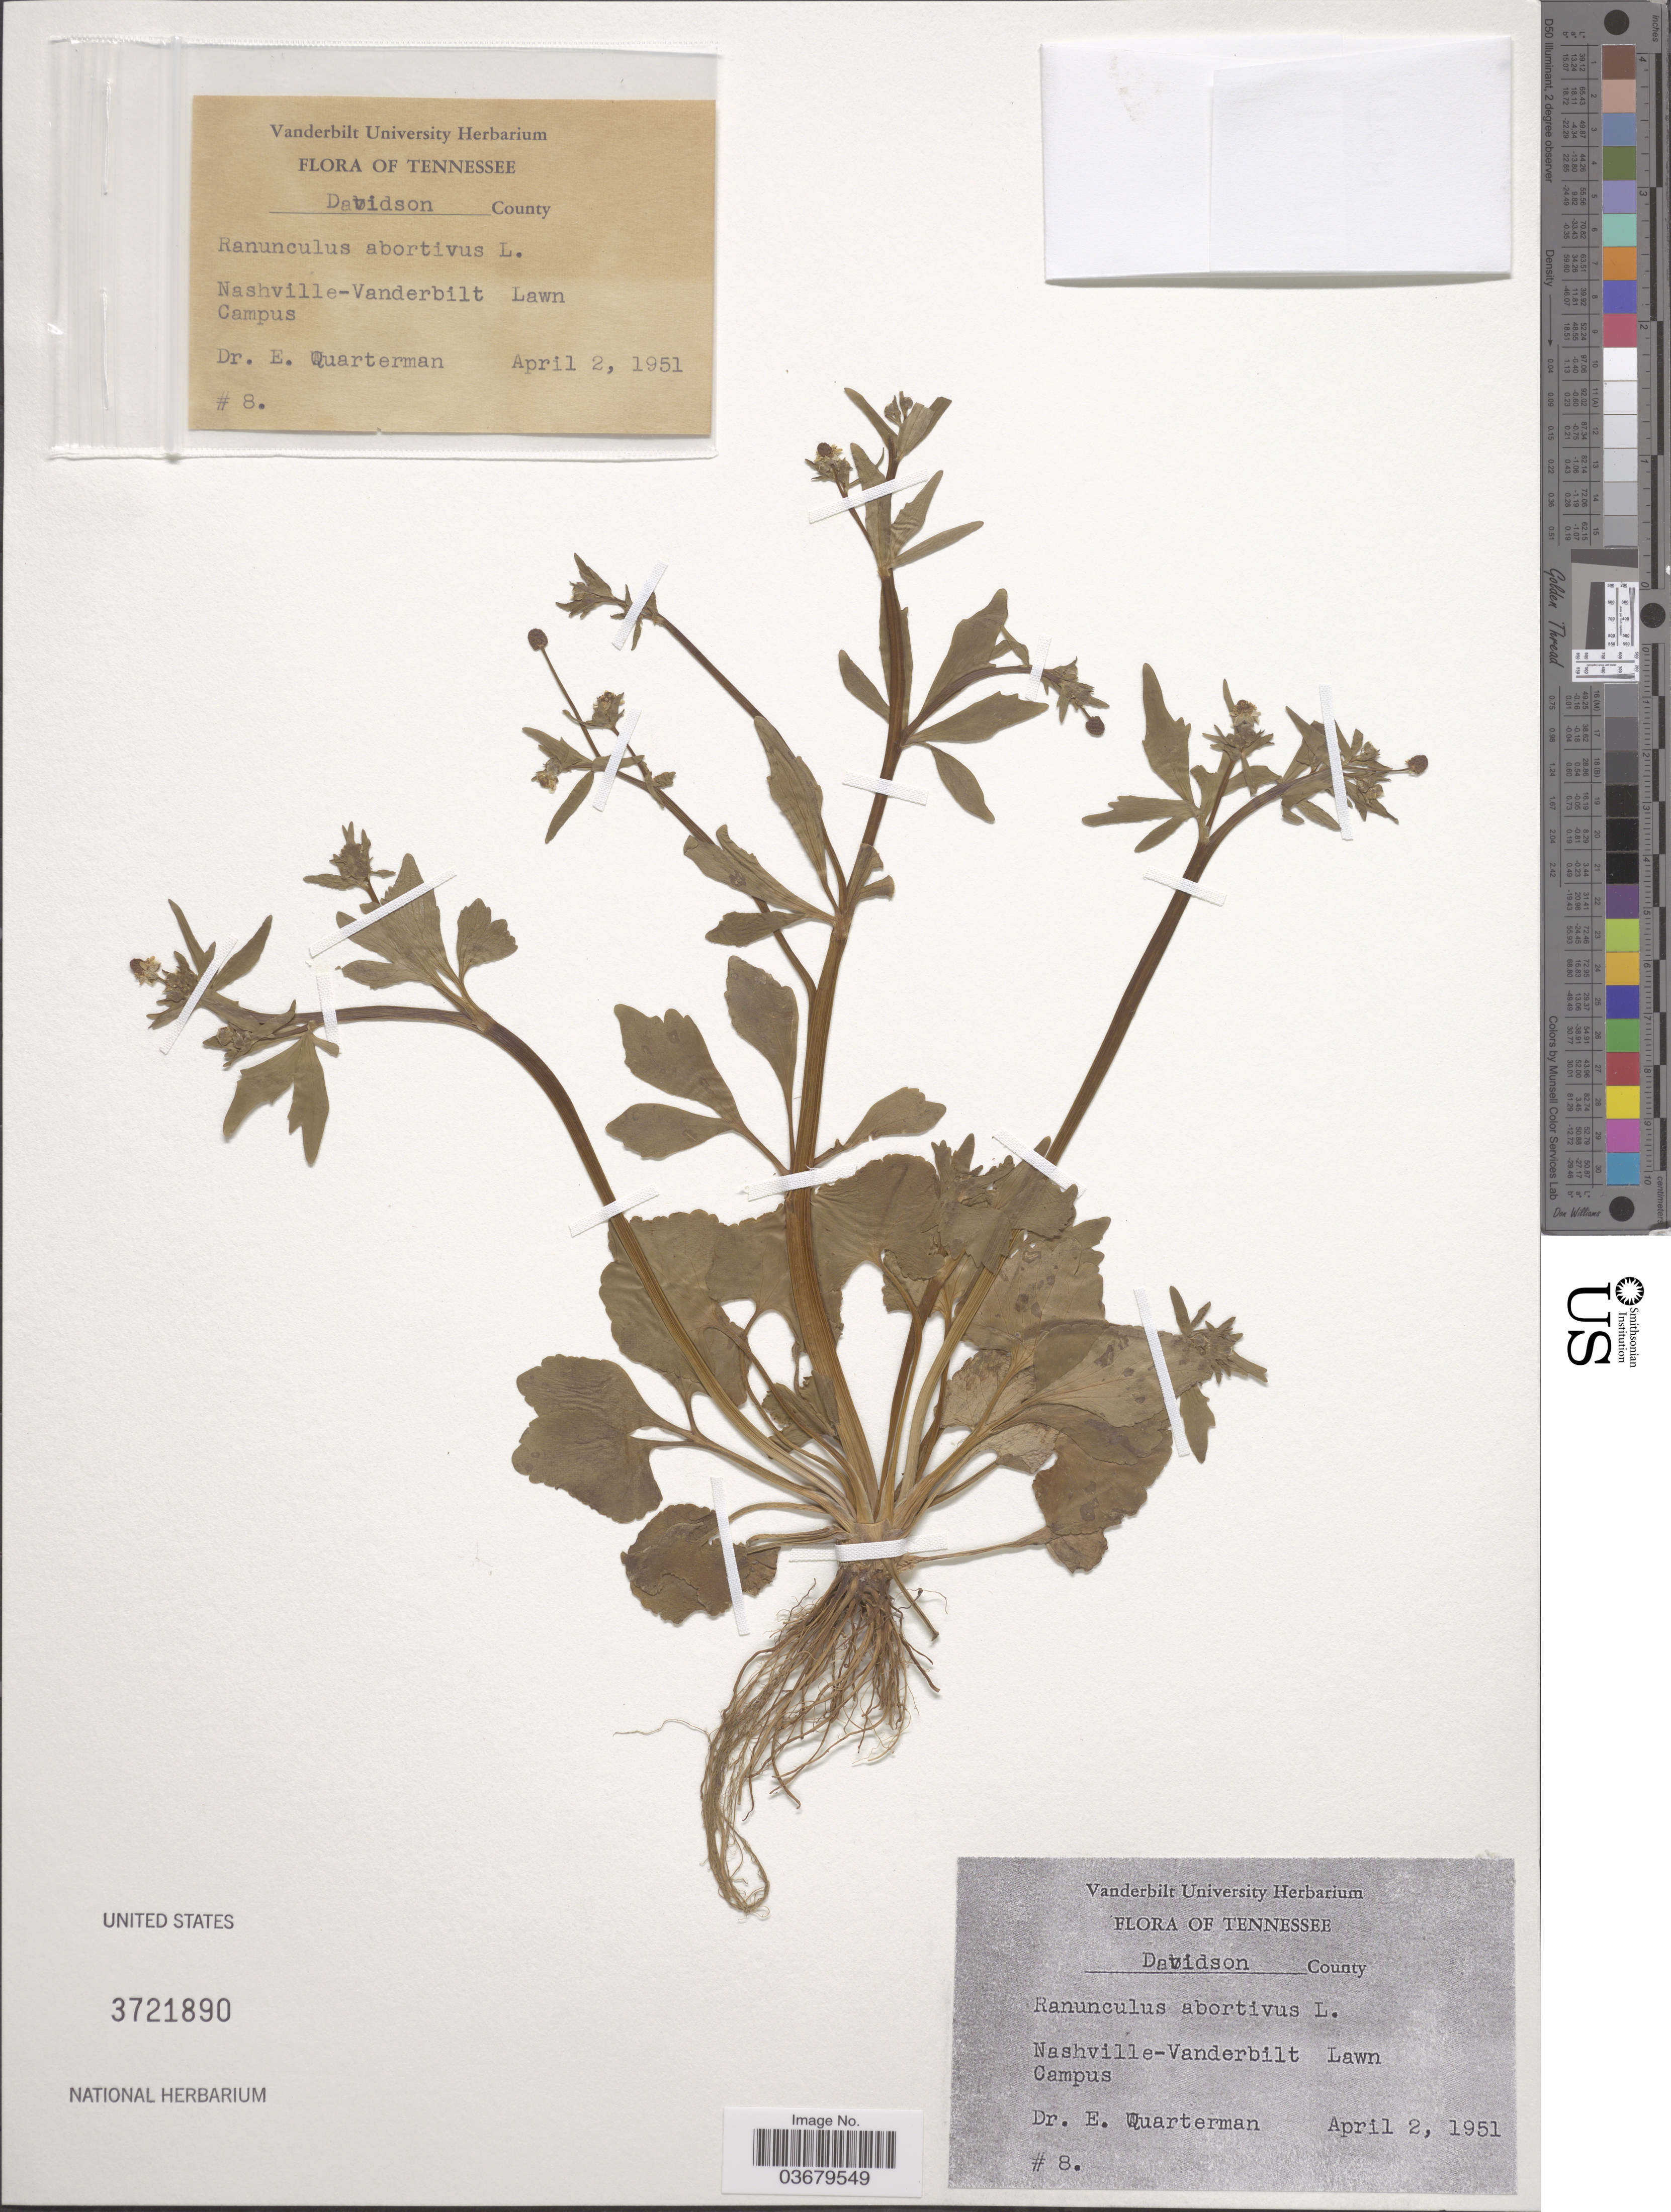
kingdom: Plantae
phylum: Tracheophyta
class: Magnoliopsida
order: Ranunculales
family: Ranunculaceae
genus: Ranunculus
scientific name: Ranunculus abortivus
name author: L.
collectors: E. Quarterman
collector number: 8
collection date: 1951-04-02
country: United States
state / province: Tennessee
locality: Nashville-Vanderbilt Lawn Campus. Davidson County.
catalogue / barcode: US 3721890